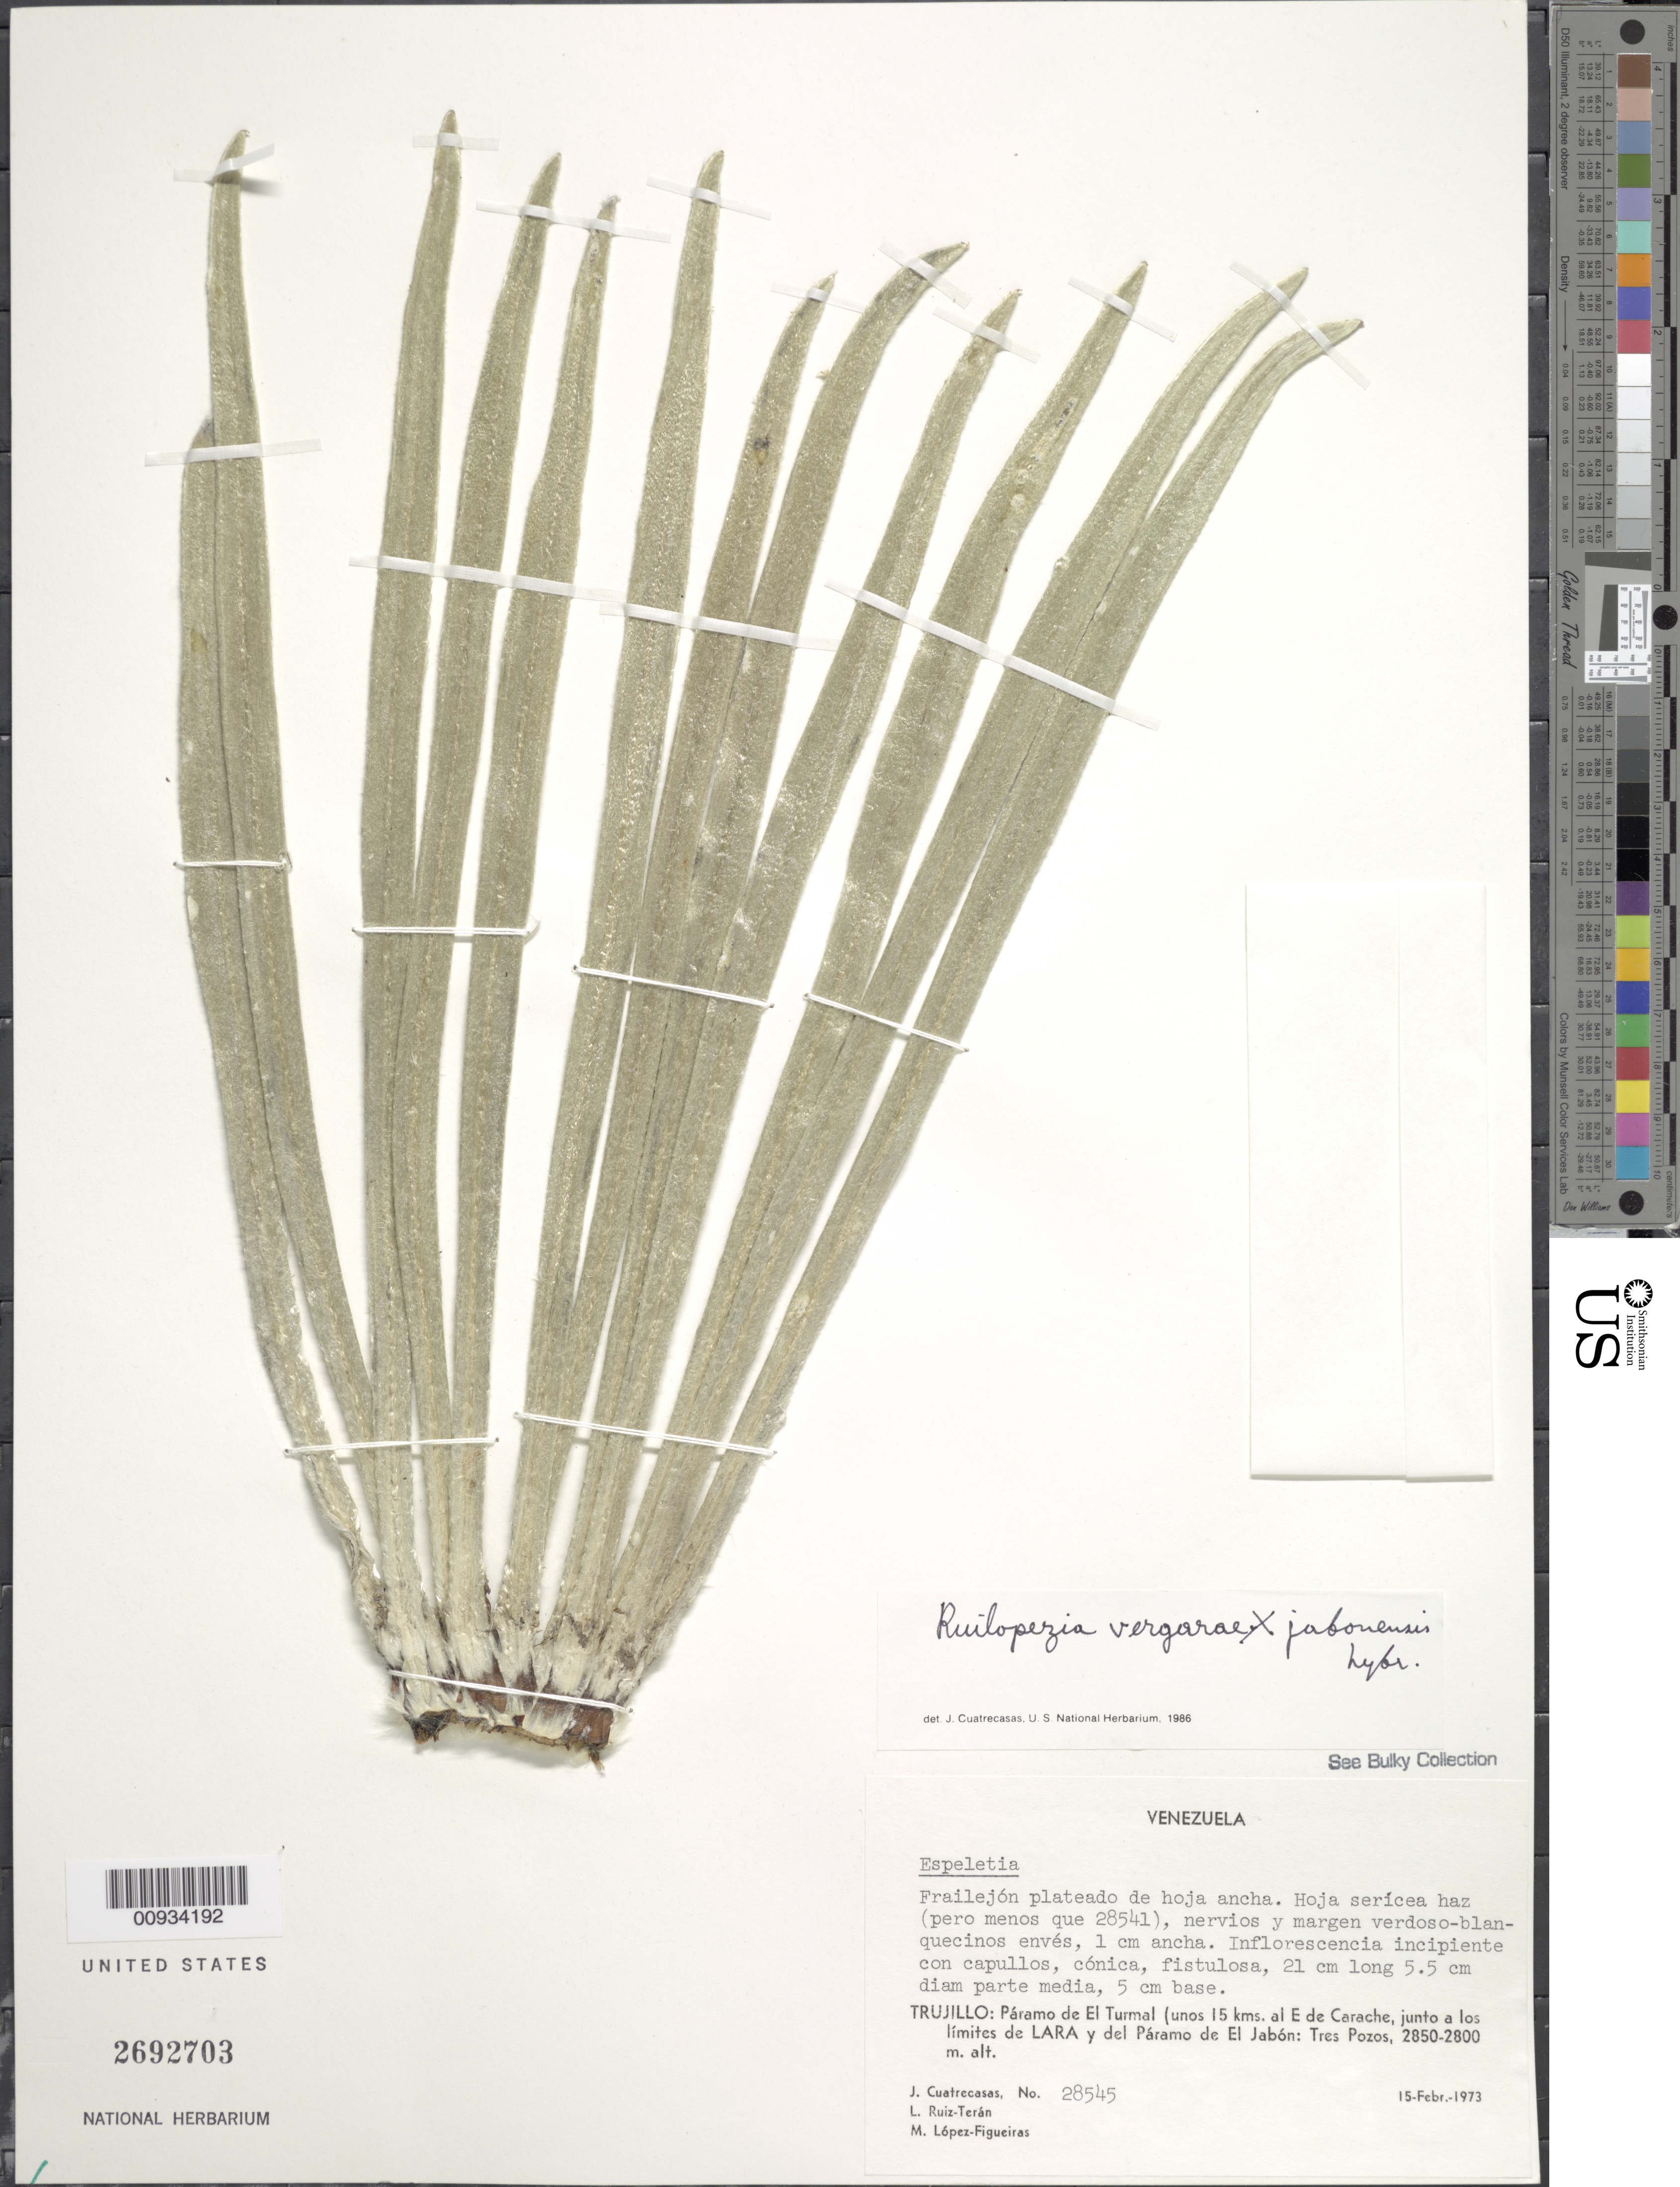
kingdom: Plantae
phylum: Tracheophyta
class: Magnoliopsida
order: Asterales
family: Asteraceae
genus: Ruilopezia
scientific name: Ruilopezia jabonensis x R. vergarae Cuatrec. & López Fig.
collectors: J. Cuatrecasas, L. E. Ruíz-Terán & M. López Figueiras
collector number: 28545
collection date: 1973-02-15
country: Venezuela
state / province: Trujillo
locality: Paramo de El Turmal (unos 15 kms al E de Carache, junto a los limites de Lara y del Paramo de El Jabon, Tres Pozos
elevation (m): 2800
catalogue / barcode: US 2692703